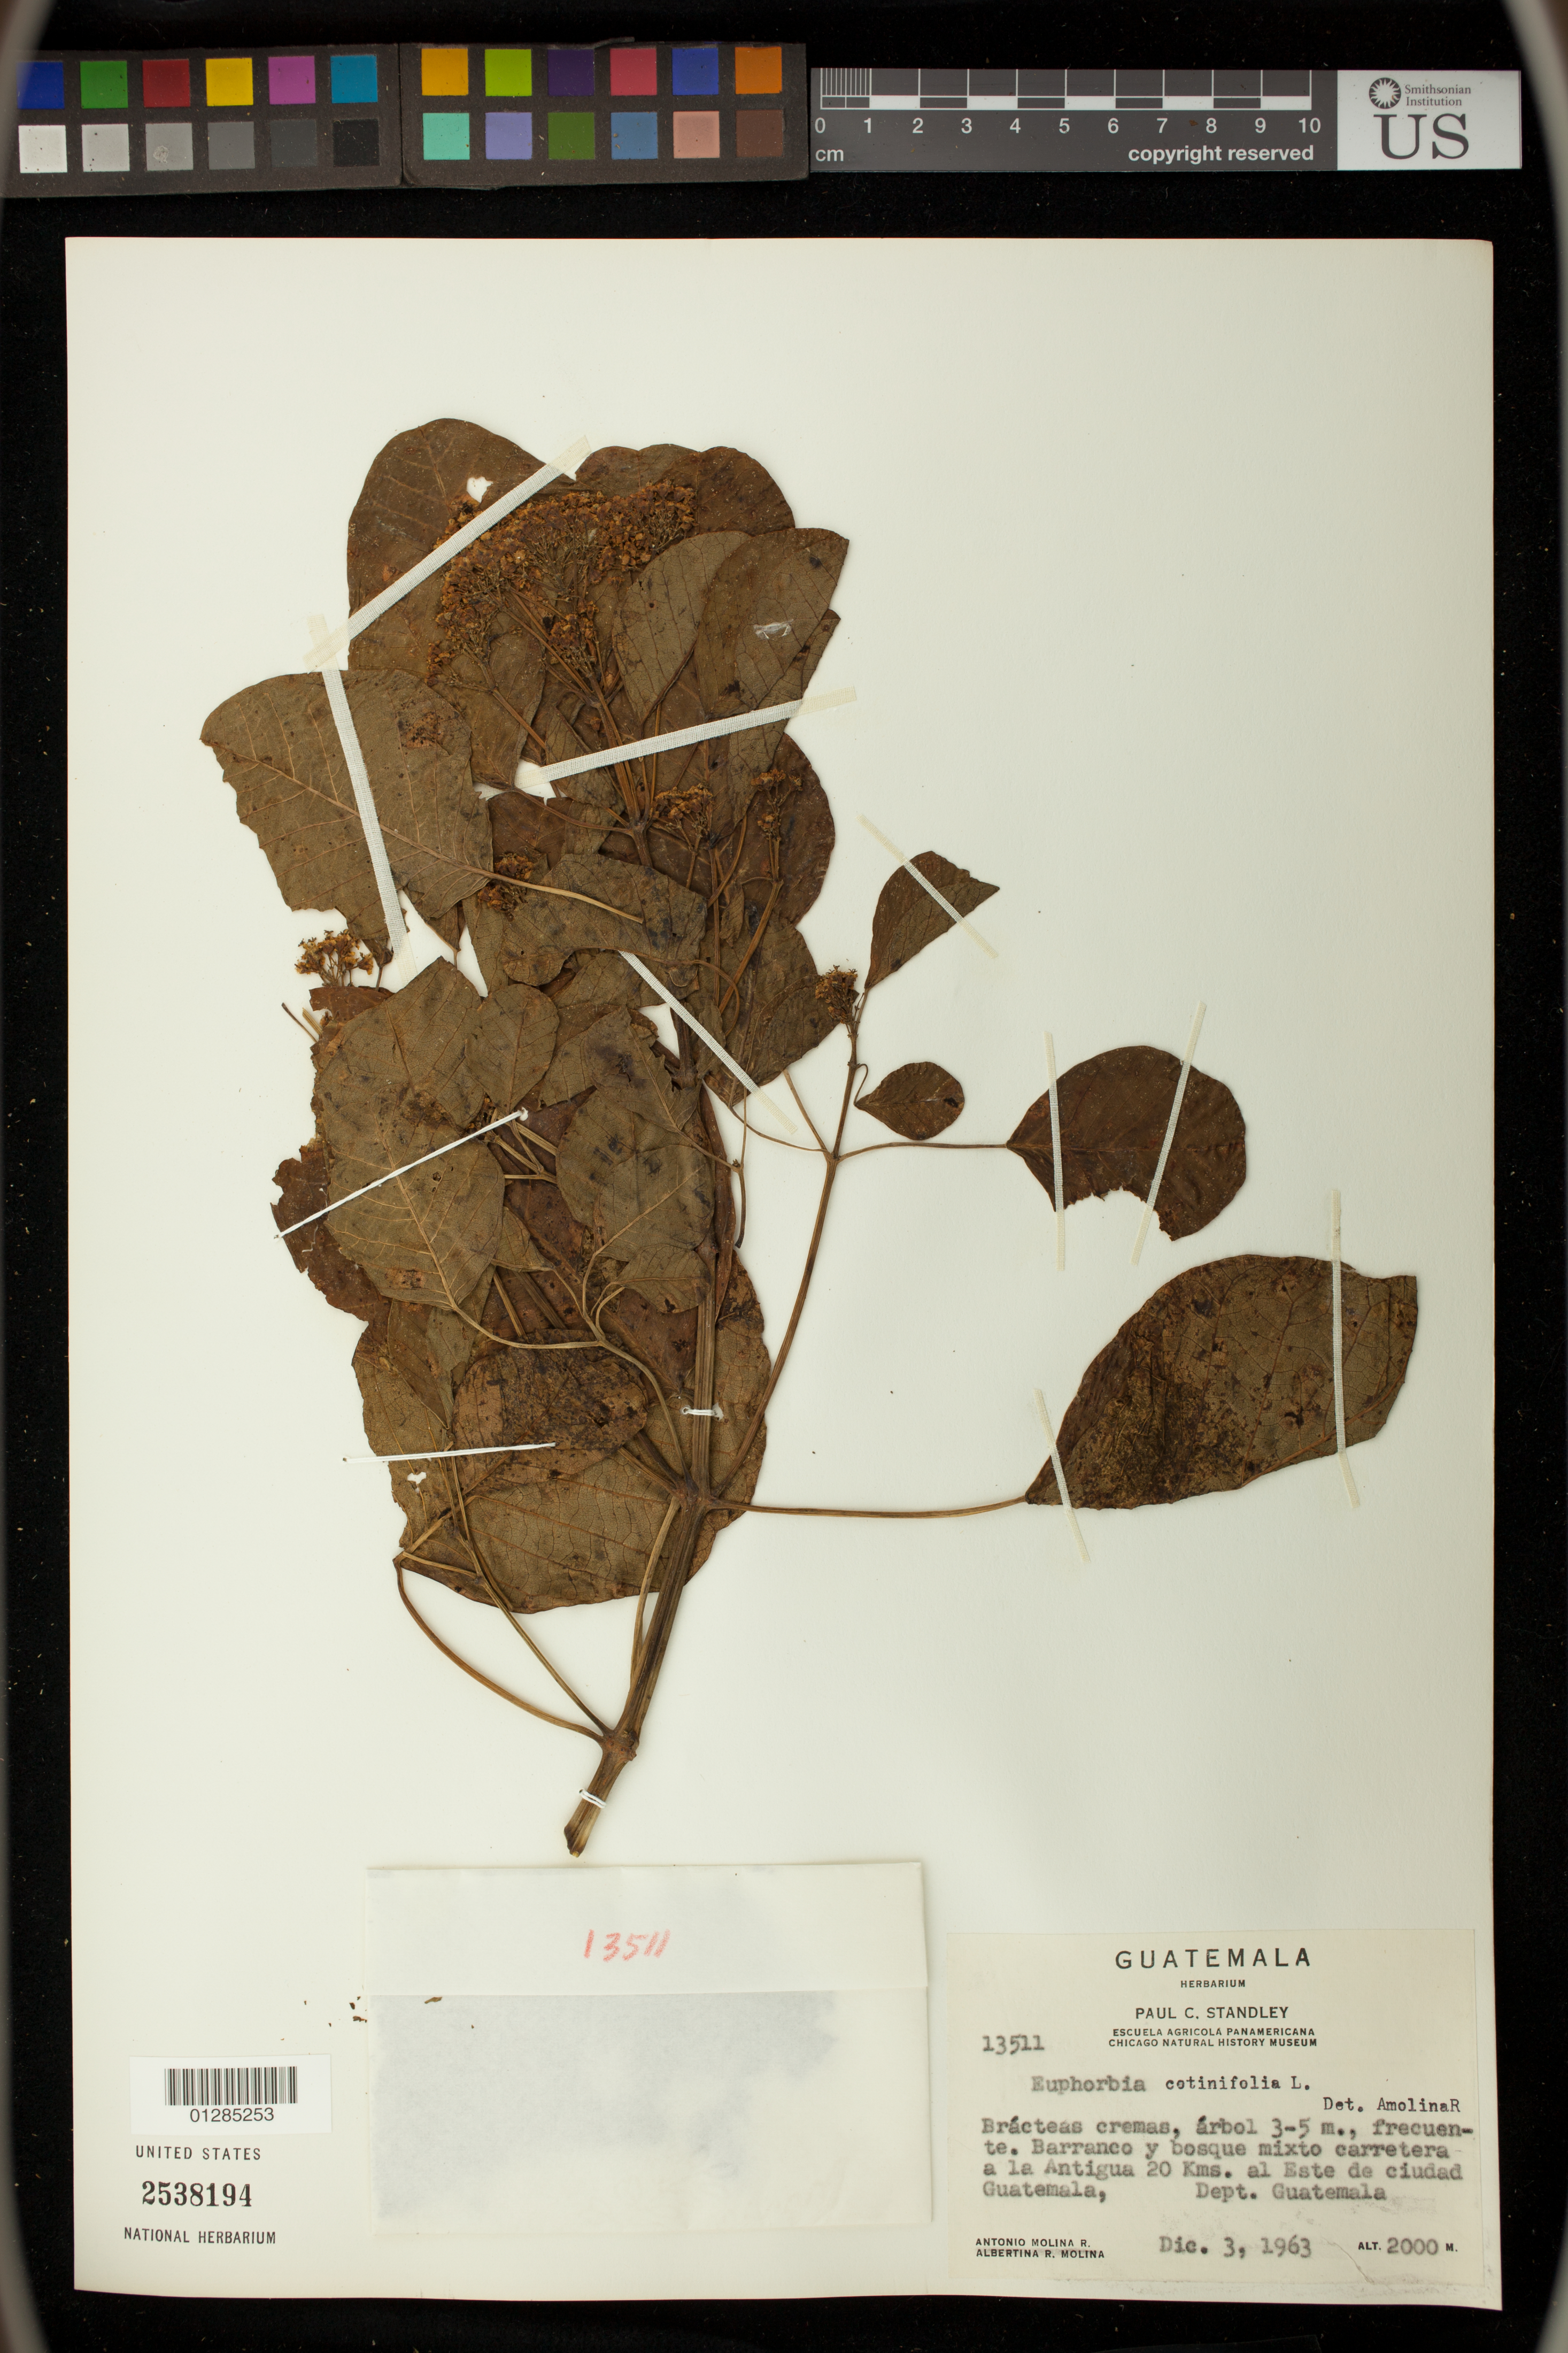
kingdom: Plantae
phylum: Tracheophyta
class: Magnoliopsida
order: Malpighiales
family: Euphorbiaceae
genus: Euphorbia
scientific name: Euphorbia cotinifolia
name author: L.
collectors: A. Molina R.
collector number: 13511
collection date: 1963-12-03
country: Guatemala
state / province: Guatemala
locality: a la Antigua 20 kms. al Este de ciudad Guatemala, Dept. Guatemala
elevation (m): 2000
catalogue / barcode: US 2538194